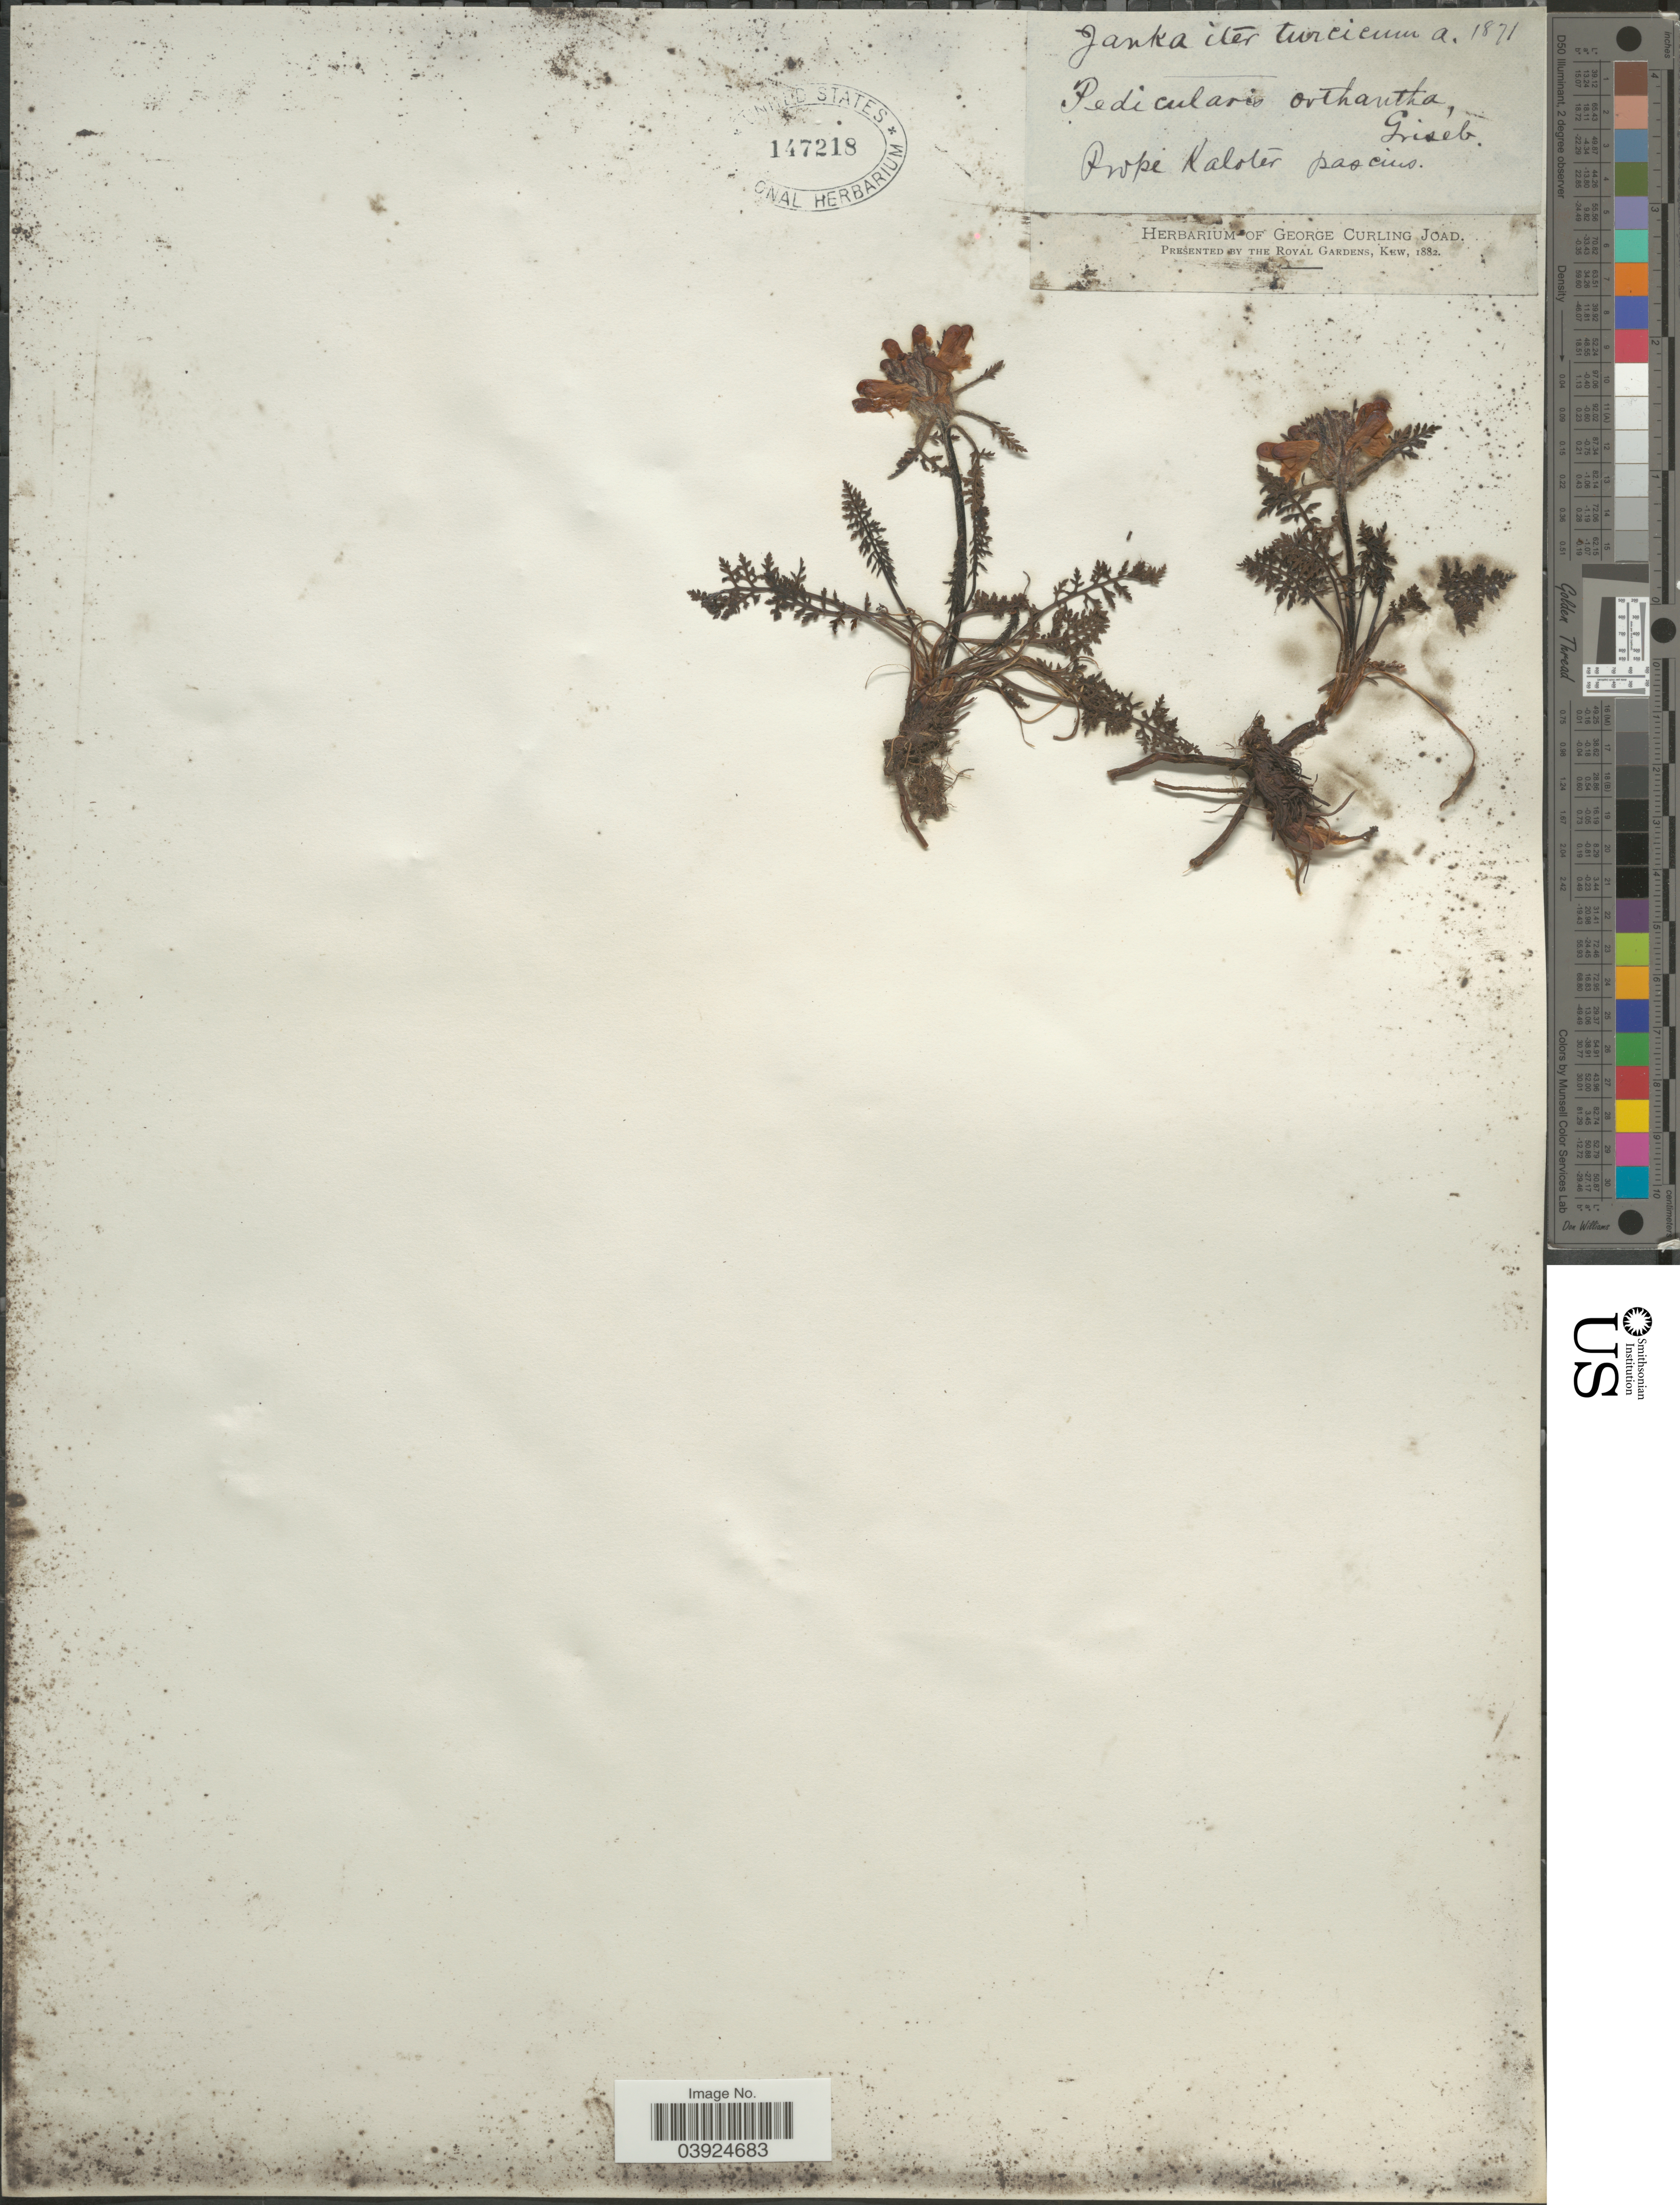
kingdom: Plantae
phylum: Tracheophyta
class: Magnoliopsida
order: Lamiales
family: Orobanchaceae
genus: Pedicularis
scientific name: Pedicularis orthantha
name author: Griseb.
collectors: V. Janka von Bulcs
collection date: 1871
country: Bulgaria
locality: Iter turcicum. Prope Kaloter pascuis.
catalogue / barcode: US 147218